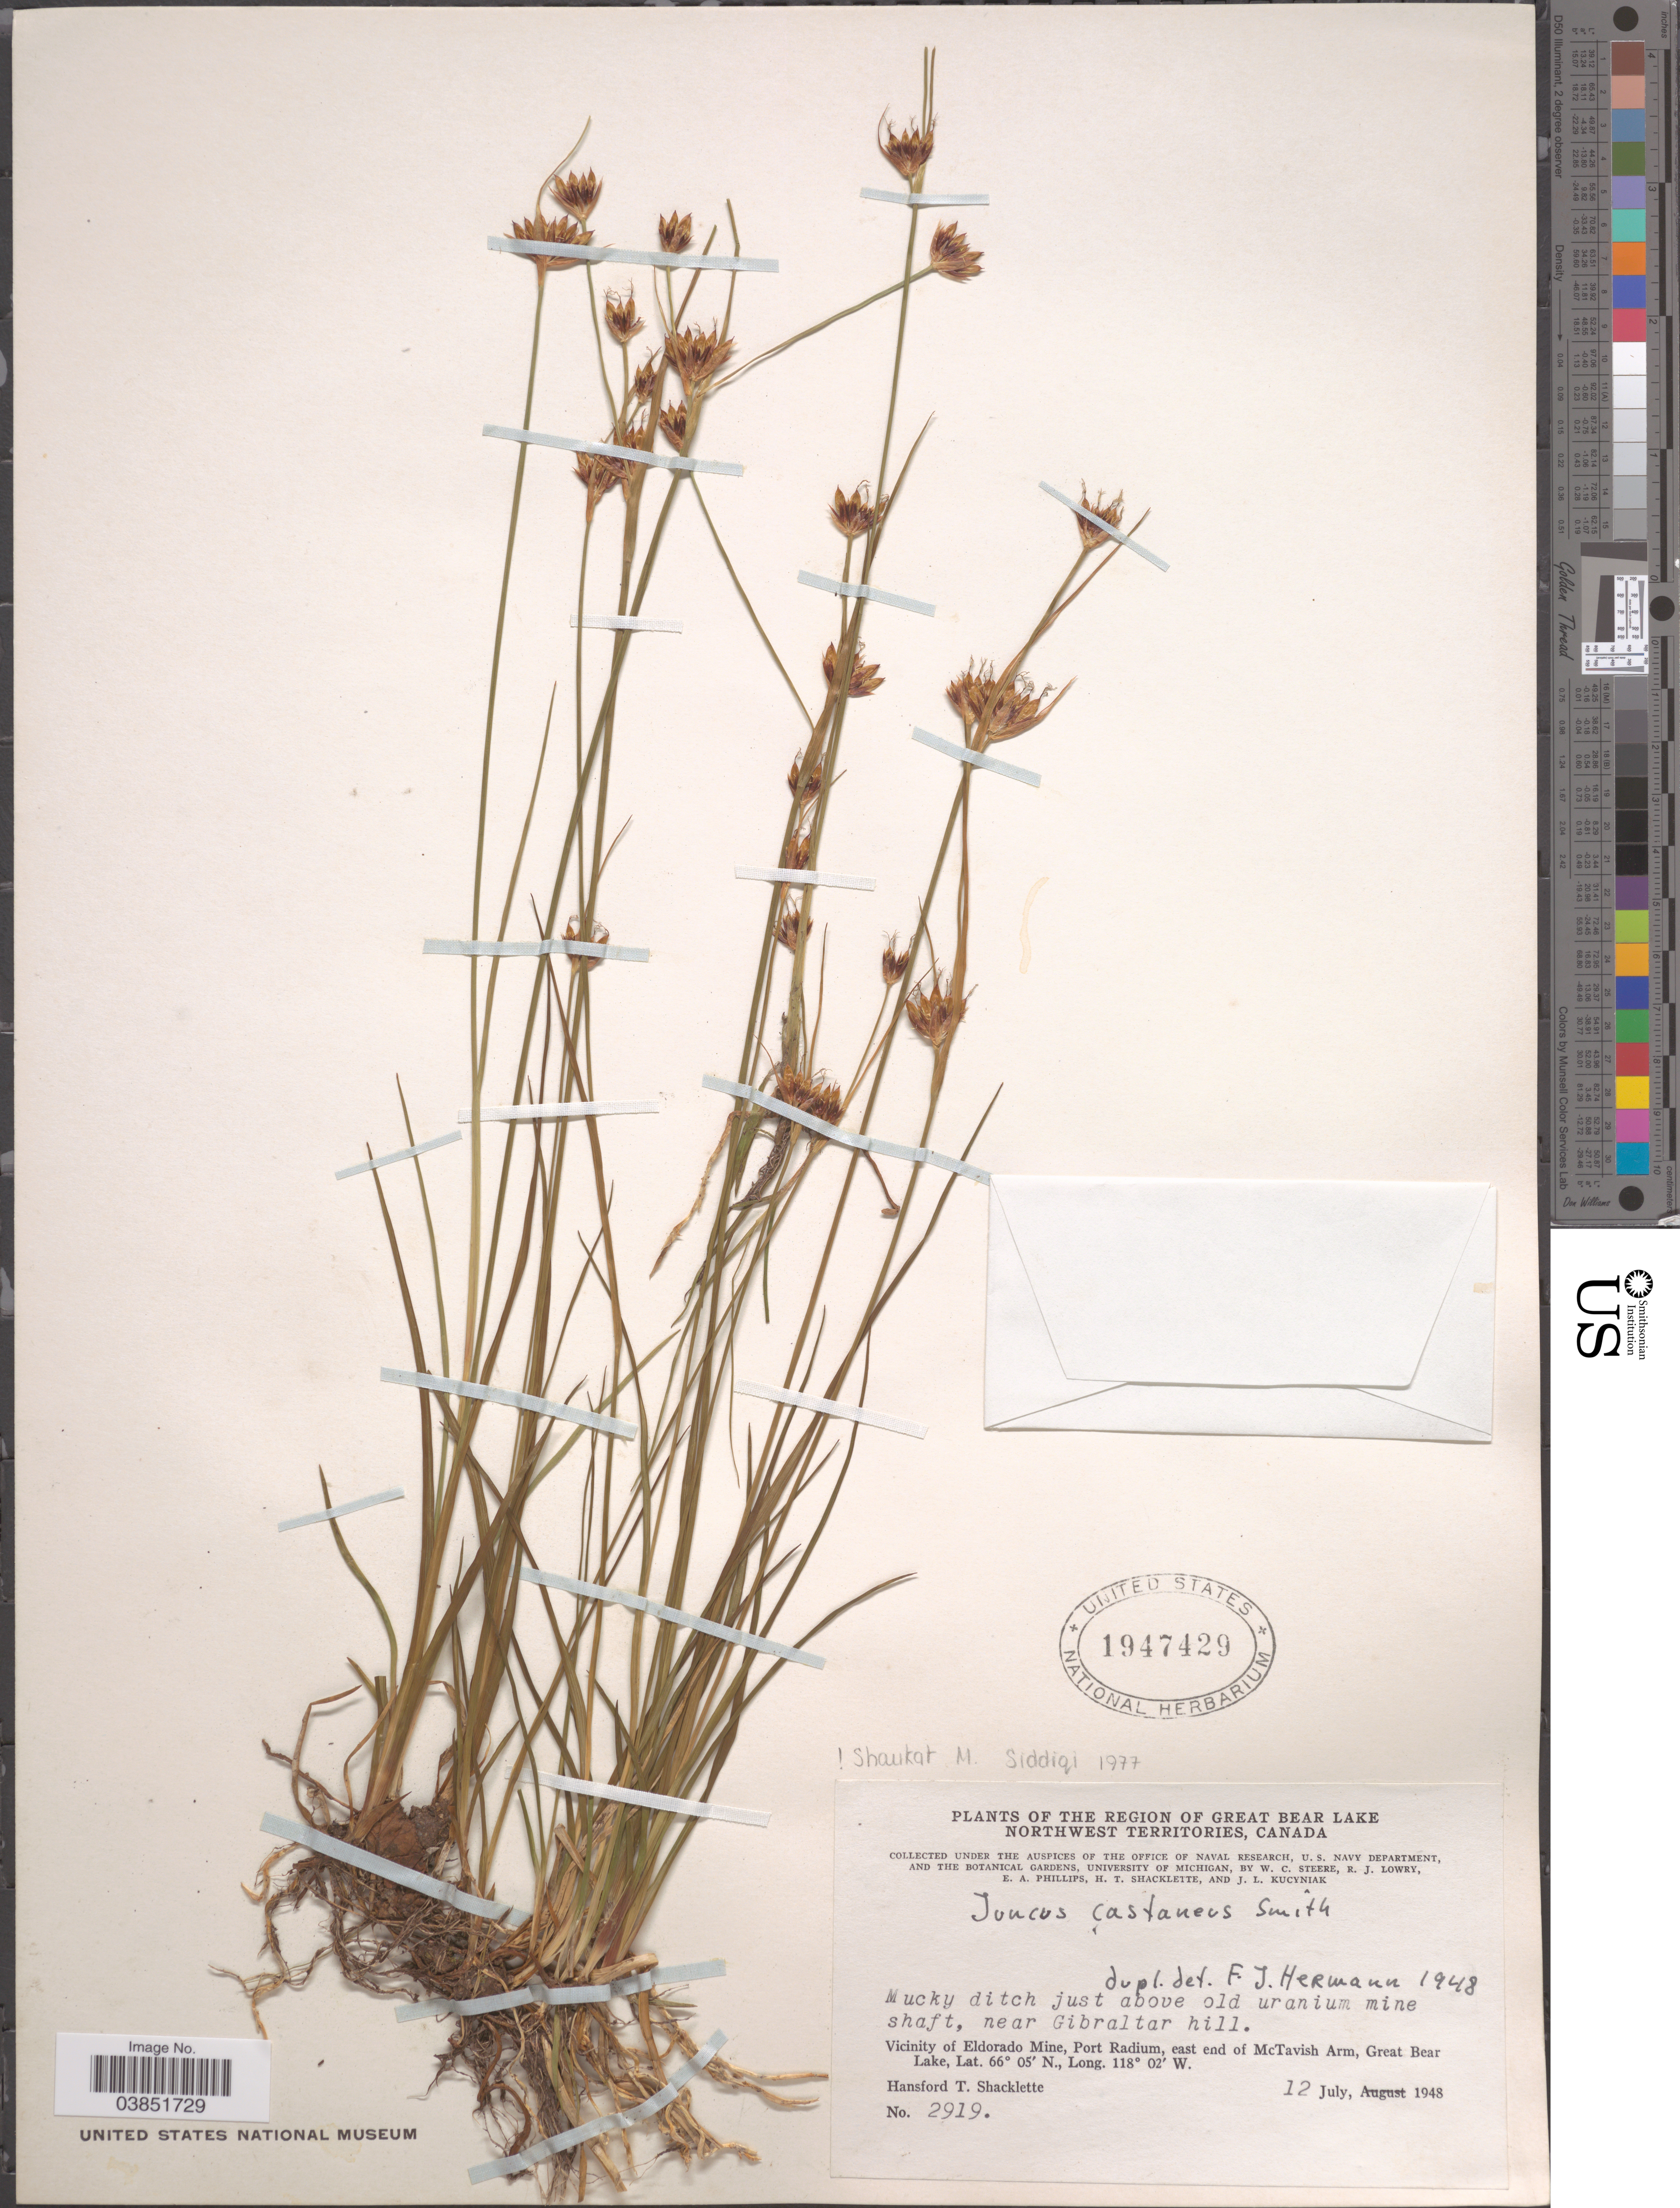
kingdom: Plantae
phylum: Tracheophyta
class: Liliopsida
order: Poales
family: Juncaceae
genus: Juncus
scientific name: Juncus castaneus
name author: Sm.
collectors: W. C. Steere, R. Lowry, E. Phillips, H. Shacklette & J. Kucyniak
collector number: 2919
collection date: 1948-07-12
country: Canada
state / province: Northwest Territories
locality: The Region of Great Bear Lake. Near Gibraltar hill. Vicinity of Eldorado Mine, Port Radium, east end of McTavish Arm, Great Bear Lake.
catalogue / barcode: US 1947429